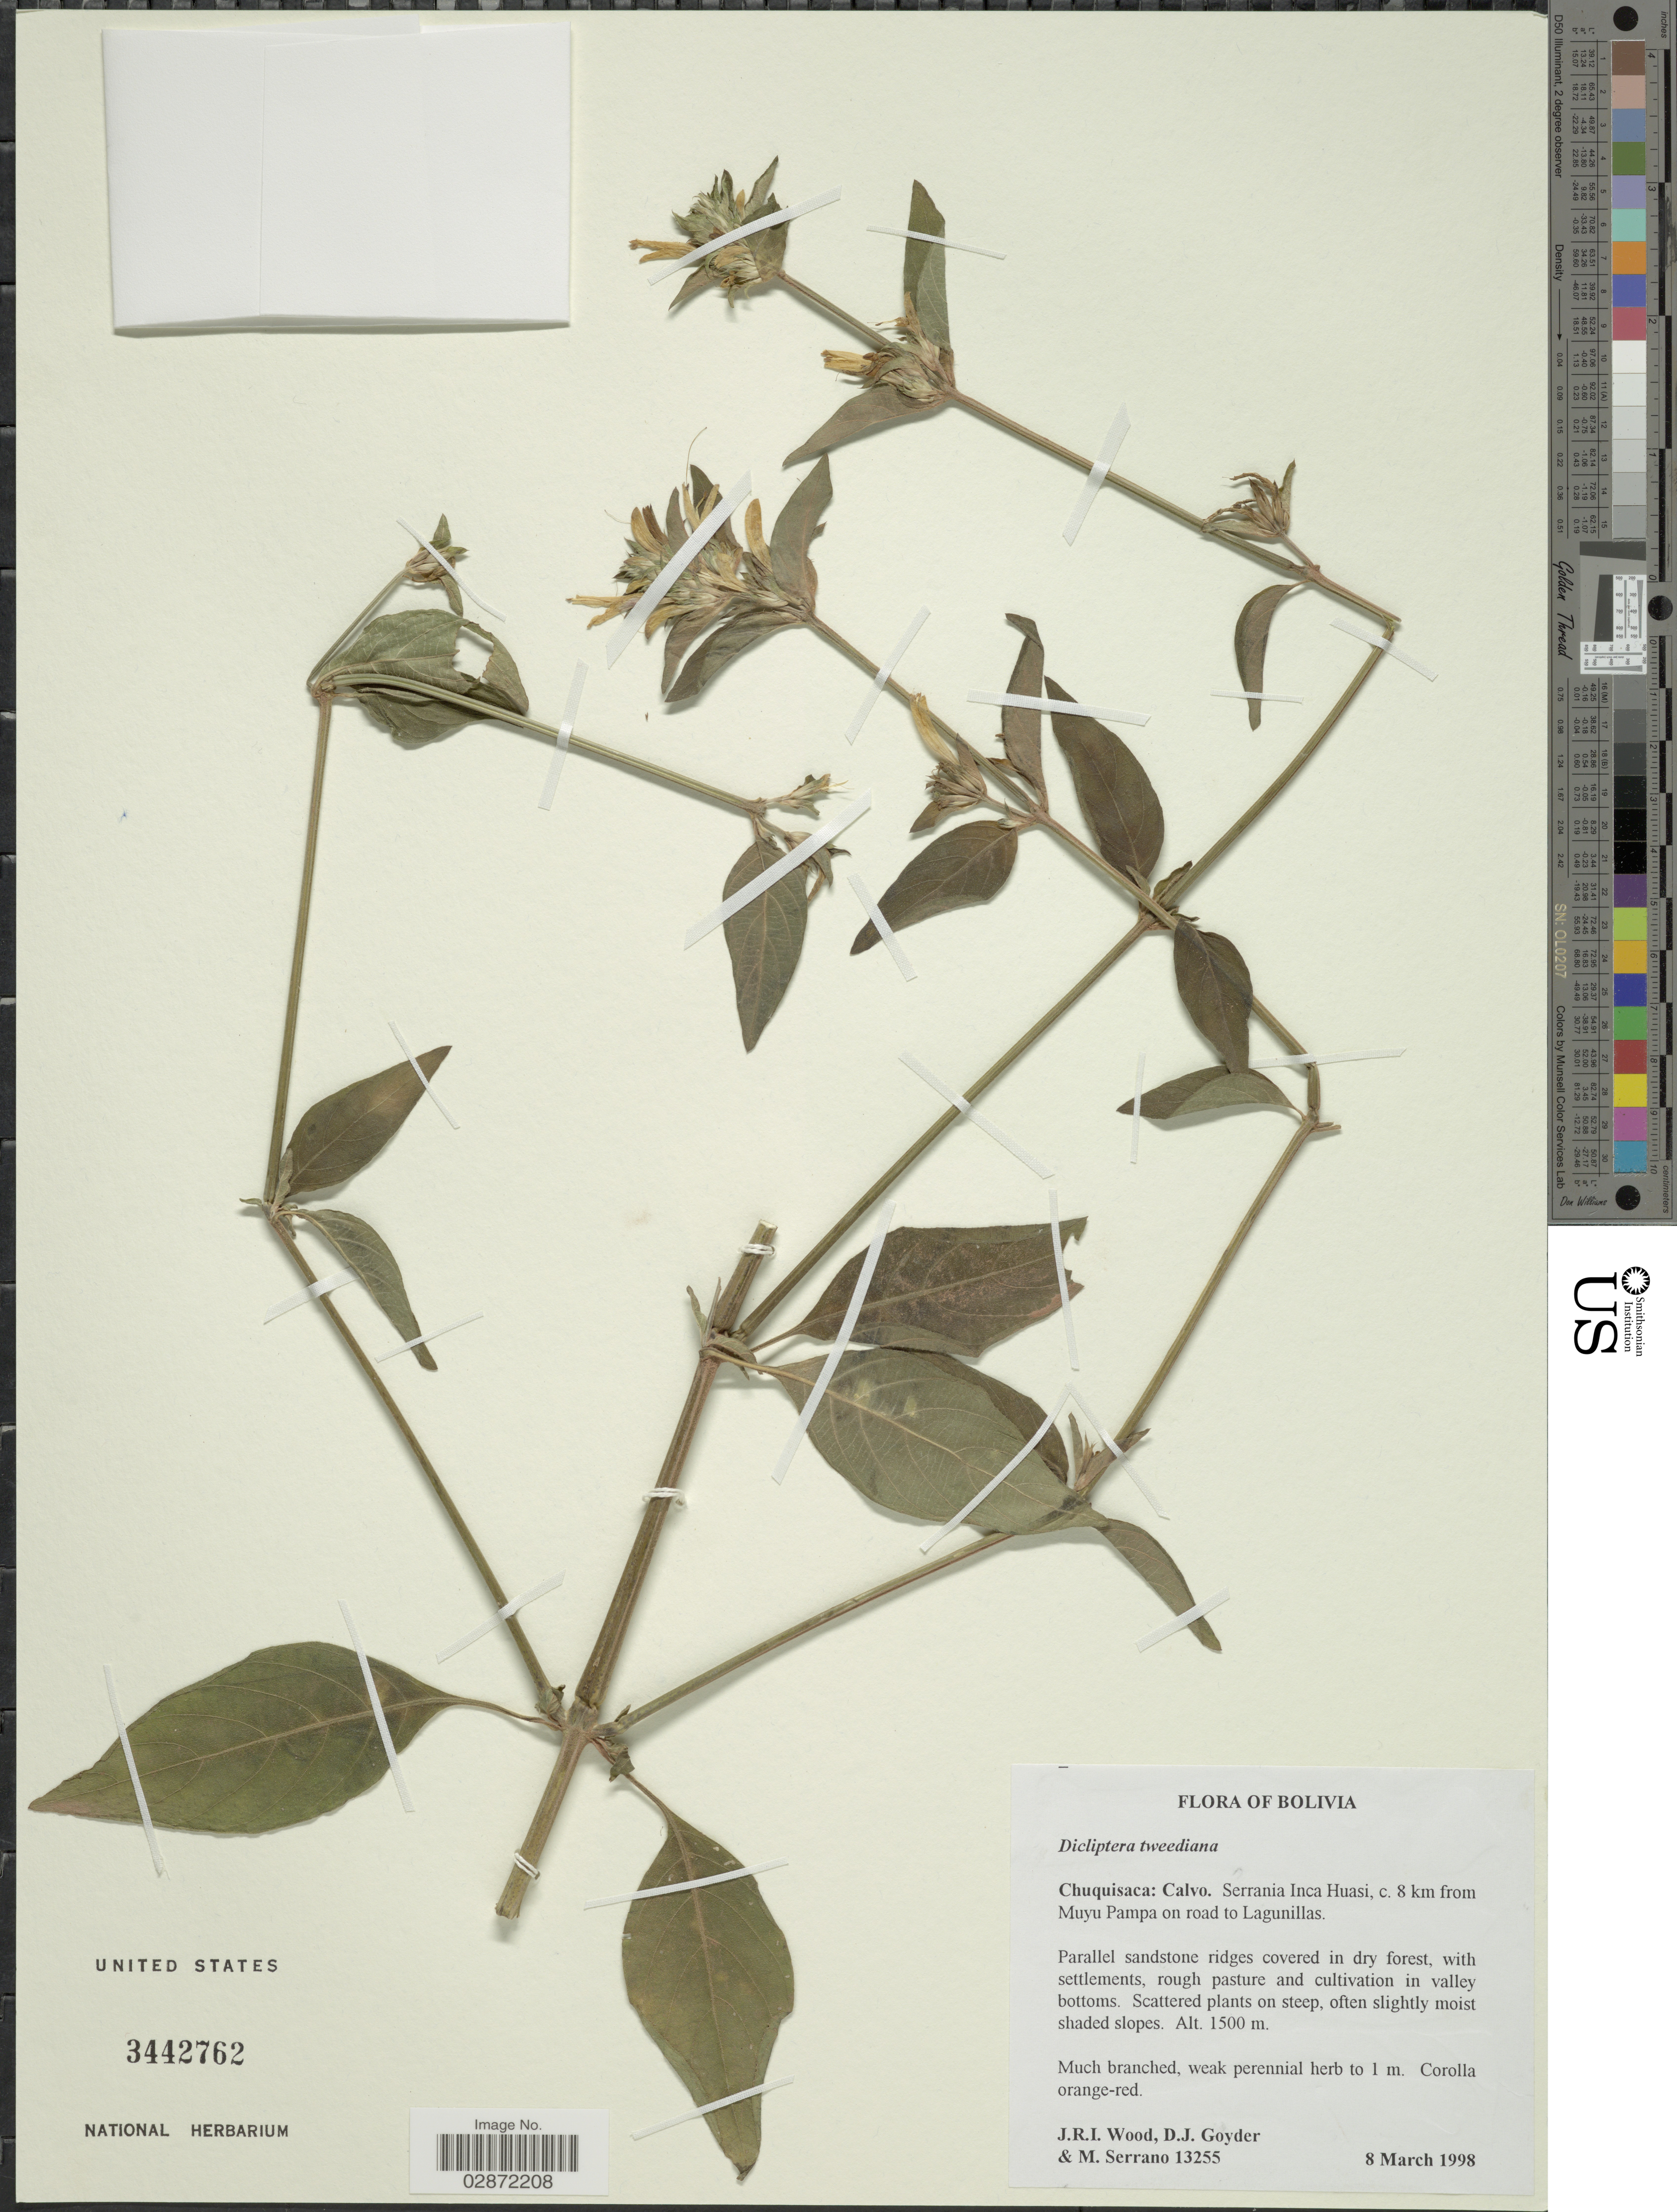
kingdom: Plantae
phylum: Tracheophyta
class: Magnoliopsida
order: Lamiales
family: Acanthaceae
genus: Dicliptera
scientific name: Dicliptera squarrosa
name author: Nees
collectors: J. R. I. Wood, D. Goyder & M. Serrano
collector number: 13255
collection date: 1998-03-08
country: Bolivia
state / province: Chuquisaca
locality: Calvo. Serrania Inca Huasi, c. 8 km from Muyu Pampa on road to Lagunillas.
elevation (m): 1500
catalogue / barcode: US 3442762